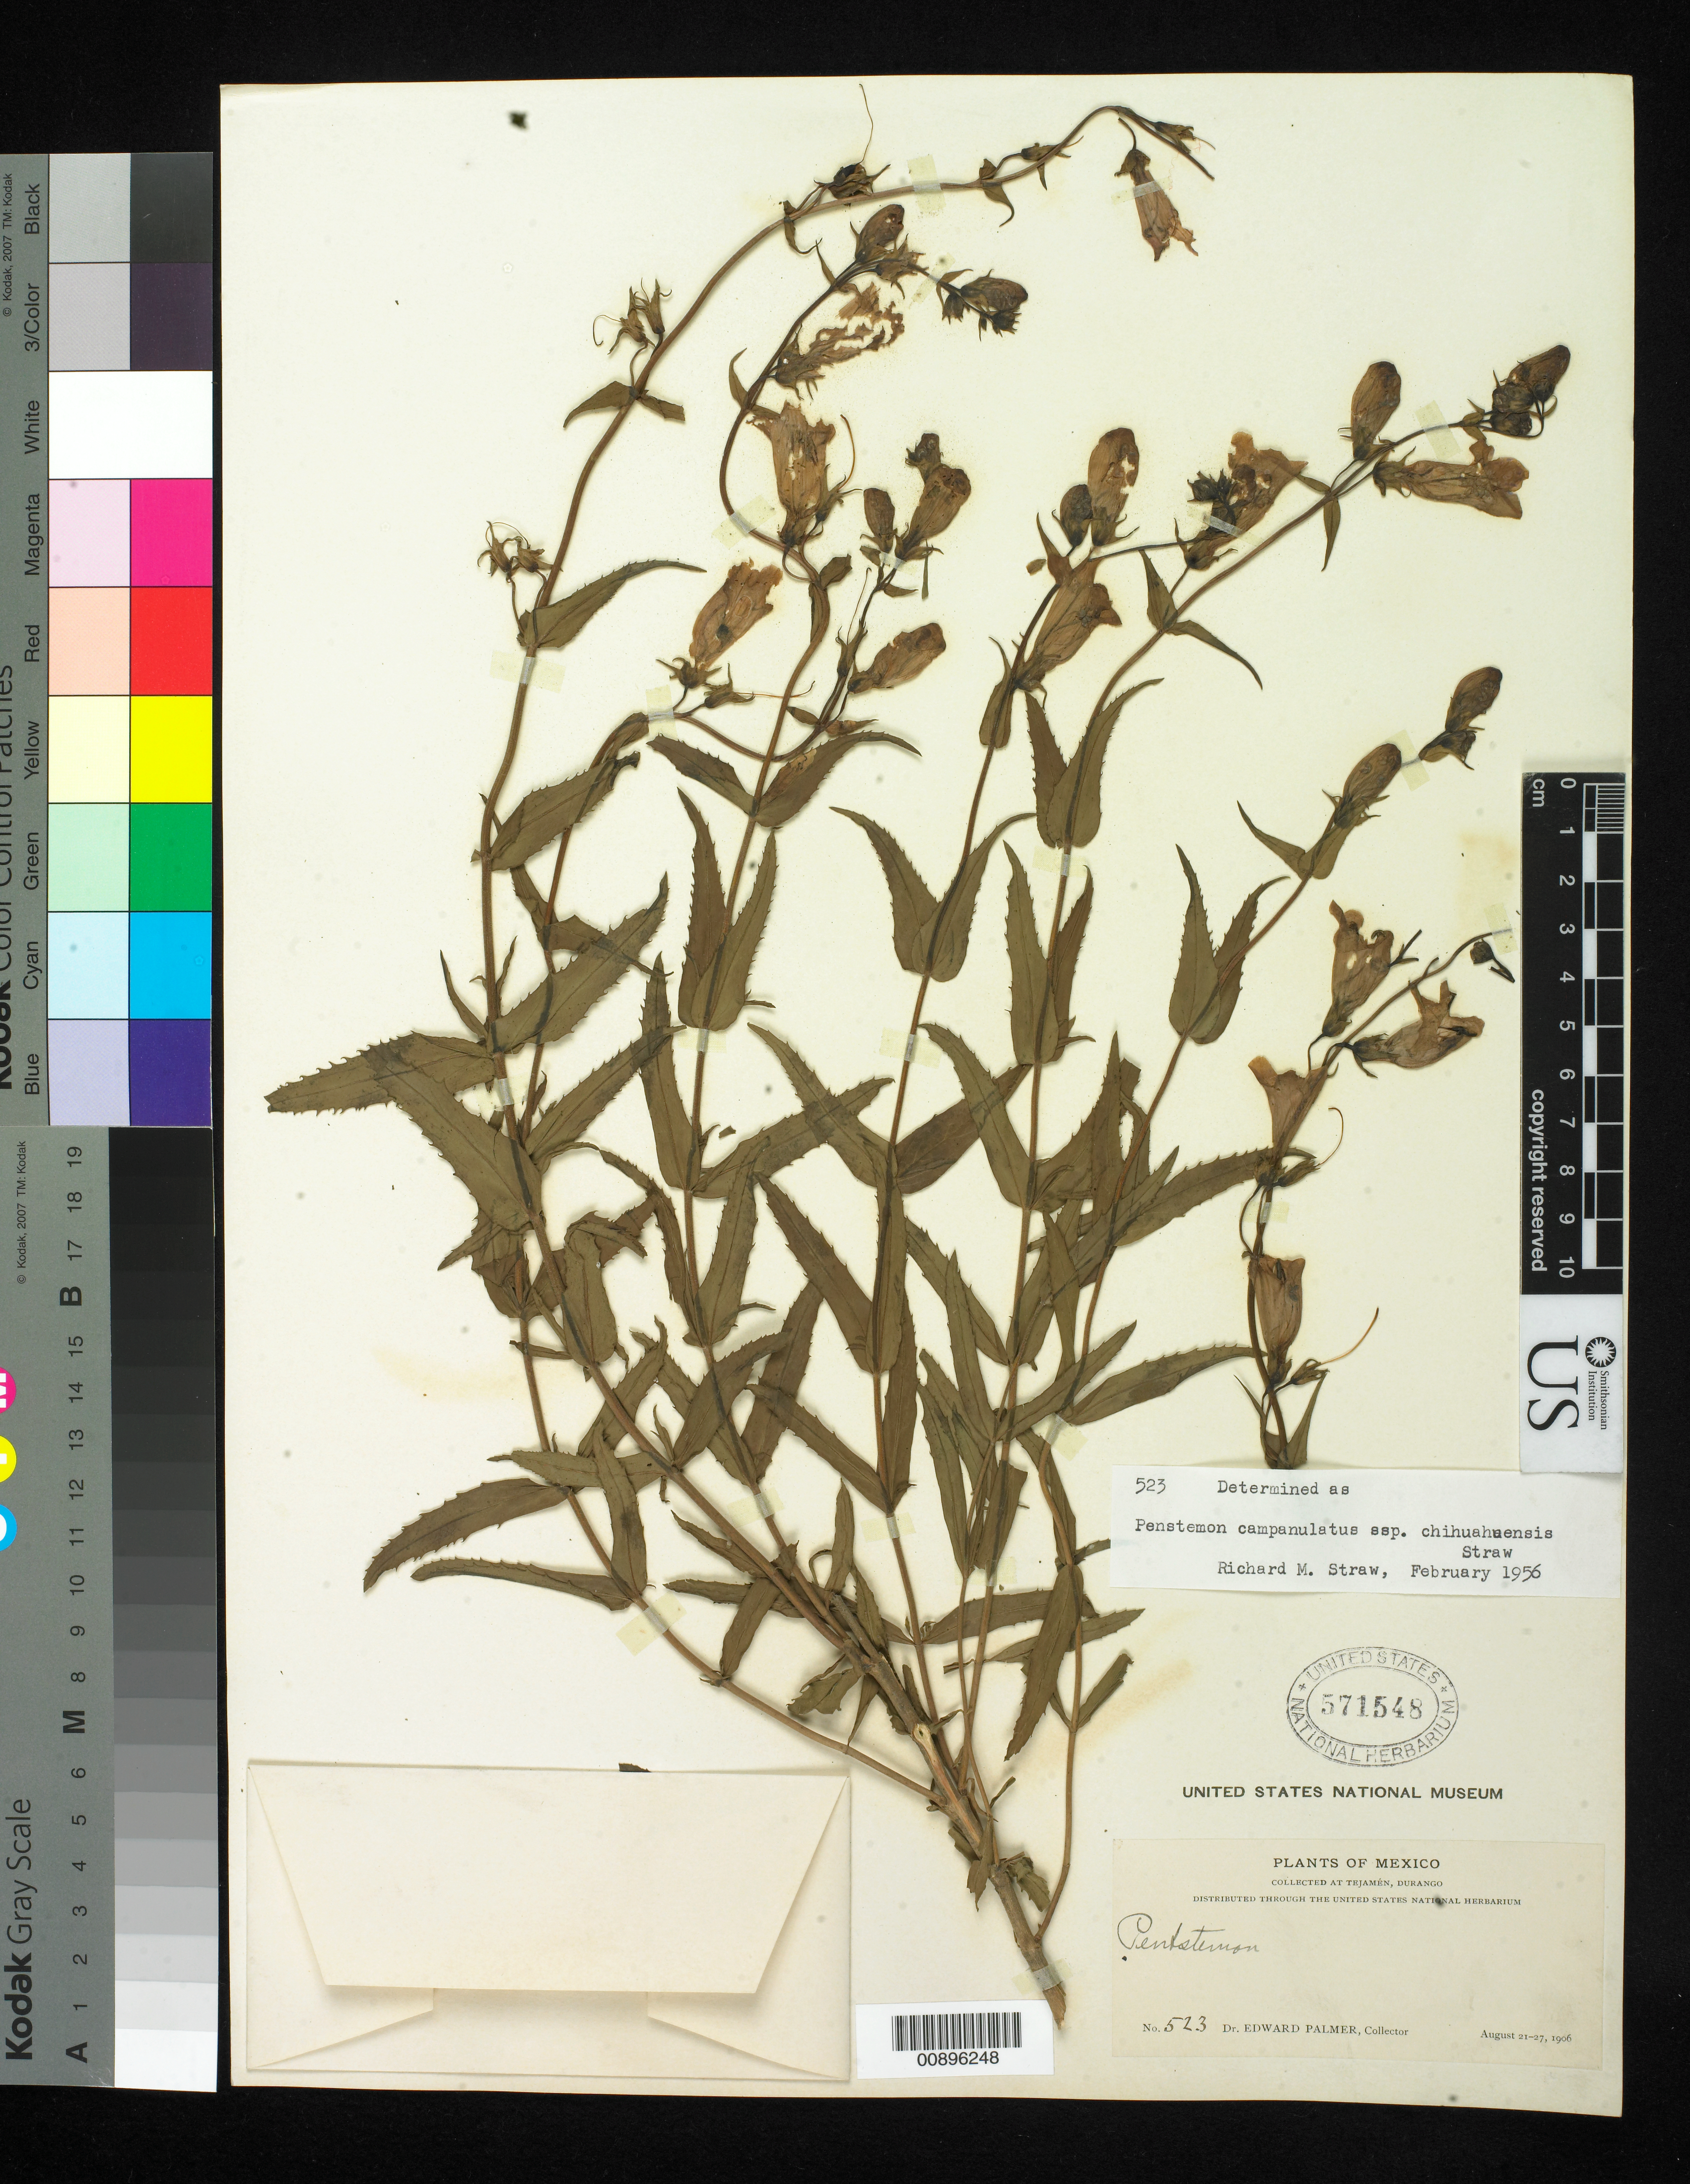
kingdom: Plantae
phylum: Tracheophyta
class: Magnoliopsida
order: Lamiales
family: Plantaginaceae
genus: Penstemon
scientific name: Penstemon campanulatus subsp. chihuahuensis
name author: Straw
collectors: E. Palmer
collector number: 523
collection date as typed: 21 Aug 1906 to 27 Aug 1906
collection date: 1906-08-21/1906-08-27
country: Mexico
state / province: Durango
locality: Tejamén, Durango.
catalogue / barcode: US 571548